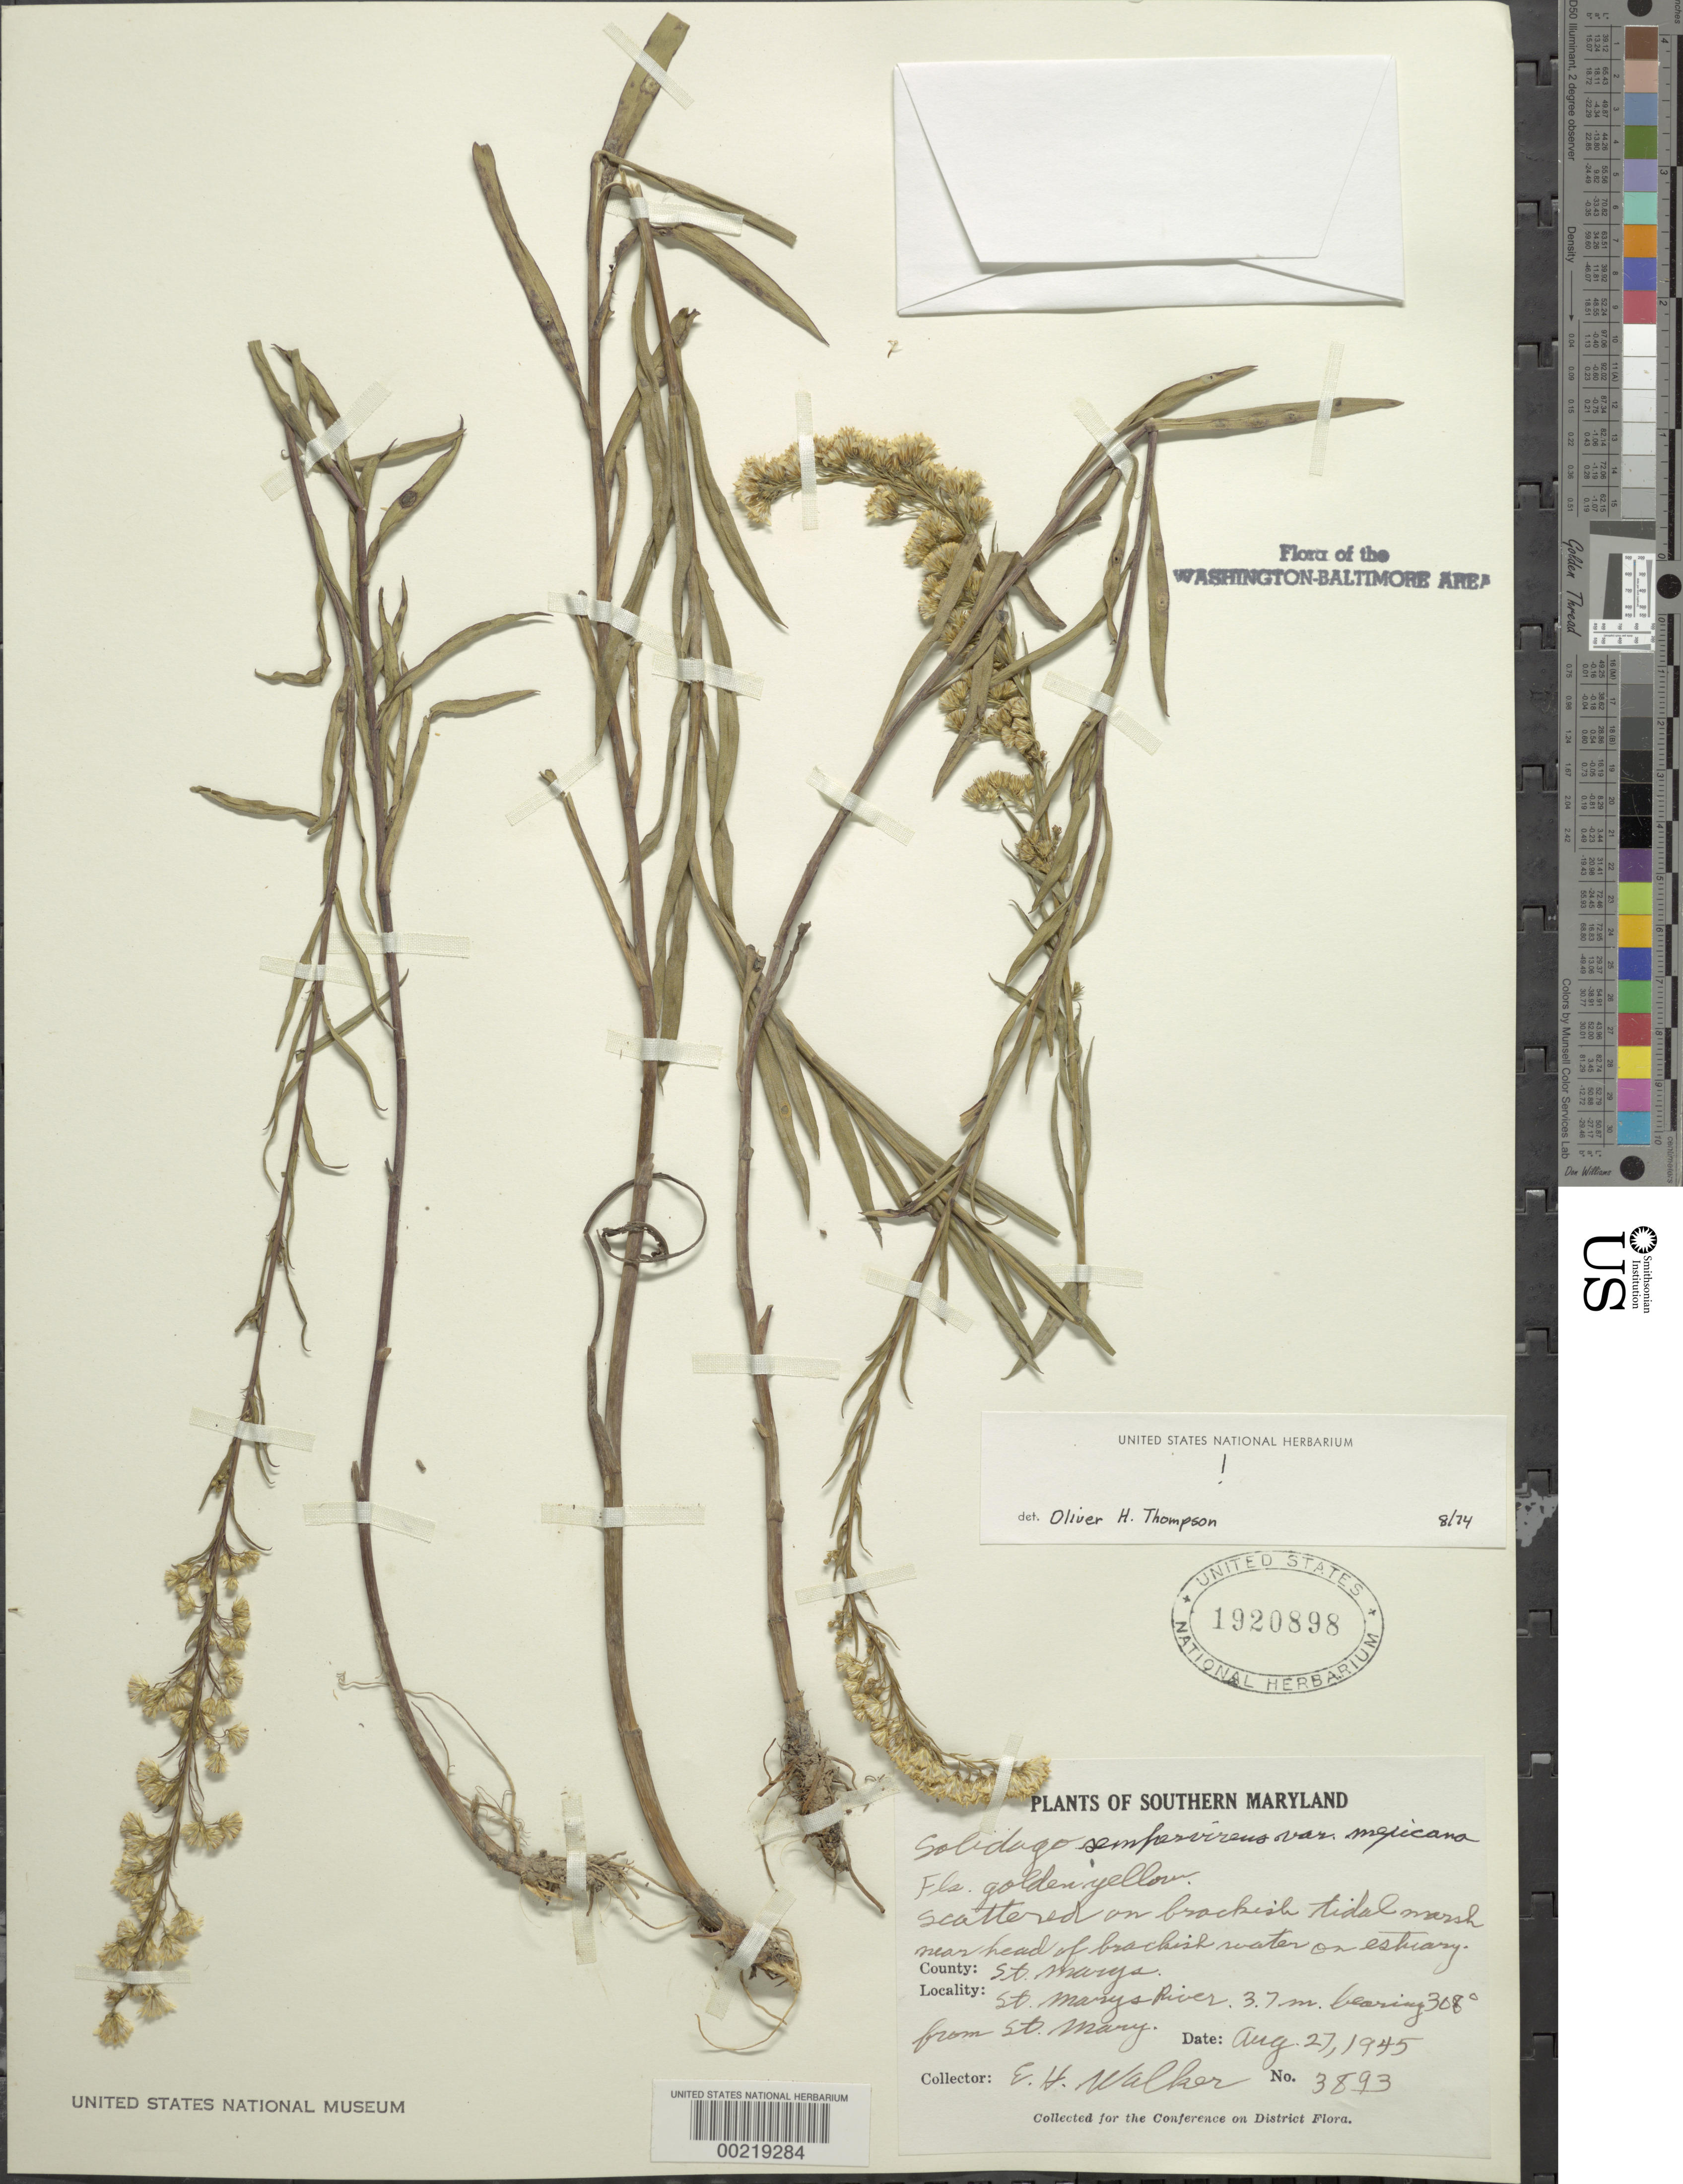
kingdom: Plantae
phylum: Tracheophyta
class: Magnoliopsida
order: Asterales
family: Asteraceae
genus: Solidago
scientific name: Solidago sempervirens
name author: L.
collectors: E. H. Walker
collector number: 3893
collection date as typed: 27 Aug 1945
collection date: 1945-08-27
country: United States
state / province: Maryland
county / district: St. Mary's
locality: St Marys River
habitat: Tidal marsh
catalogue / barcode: US 1920898